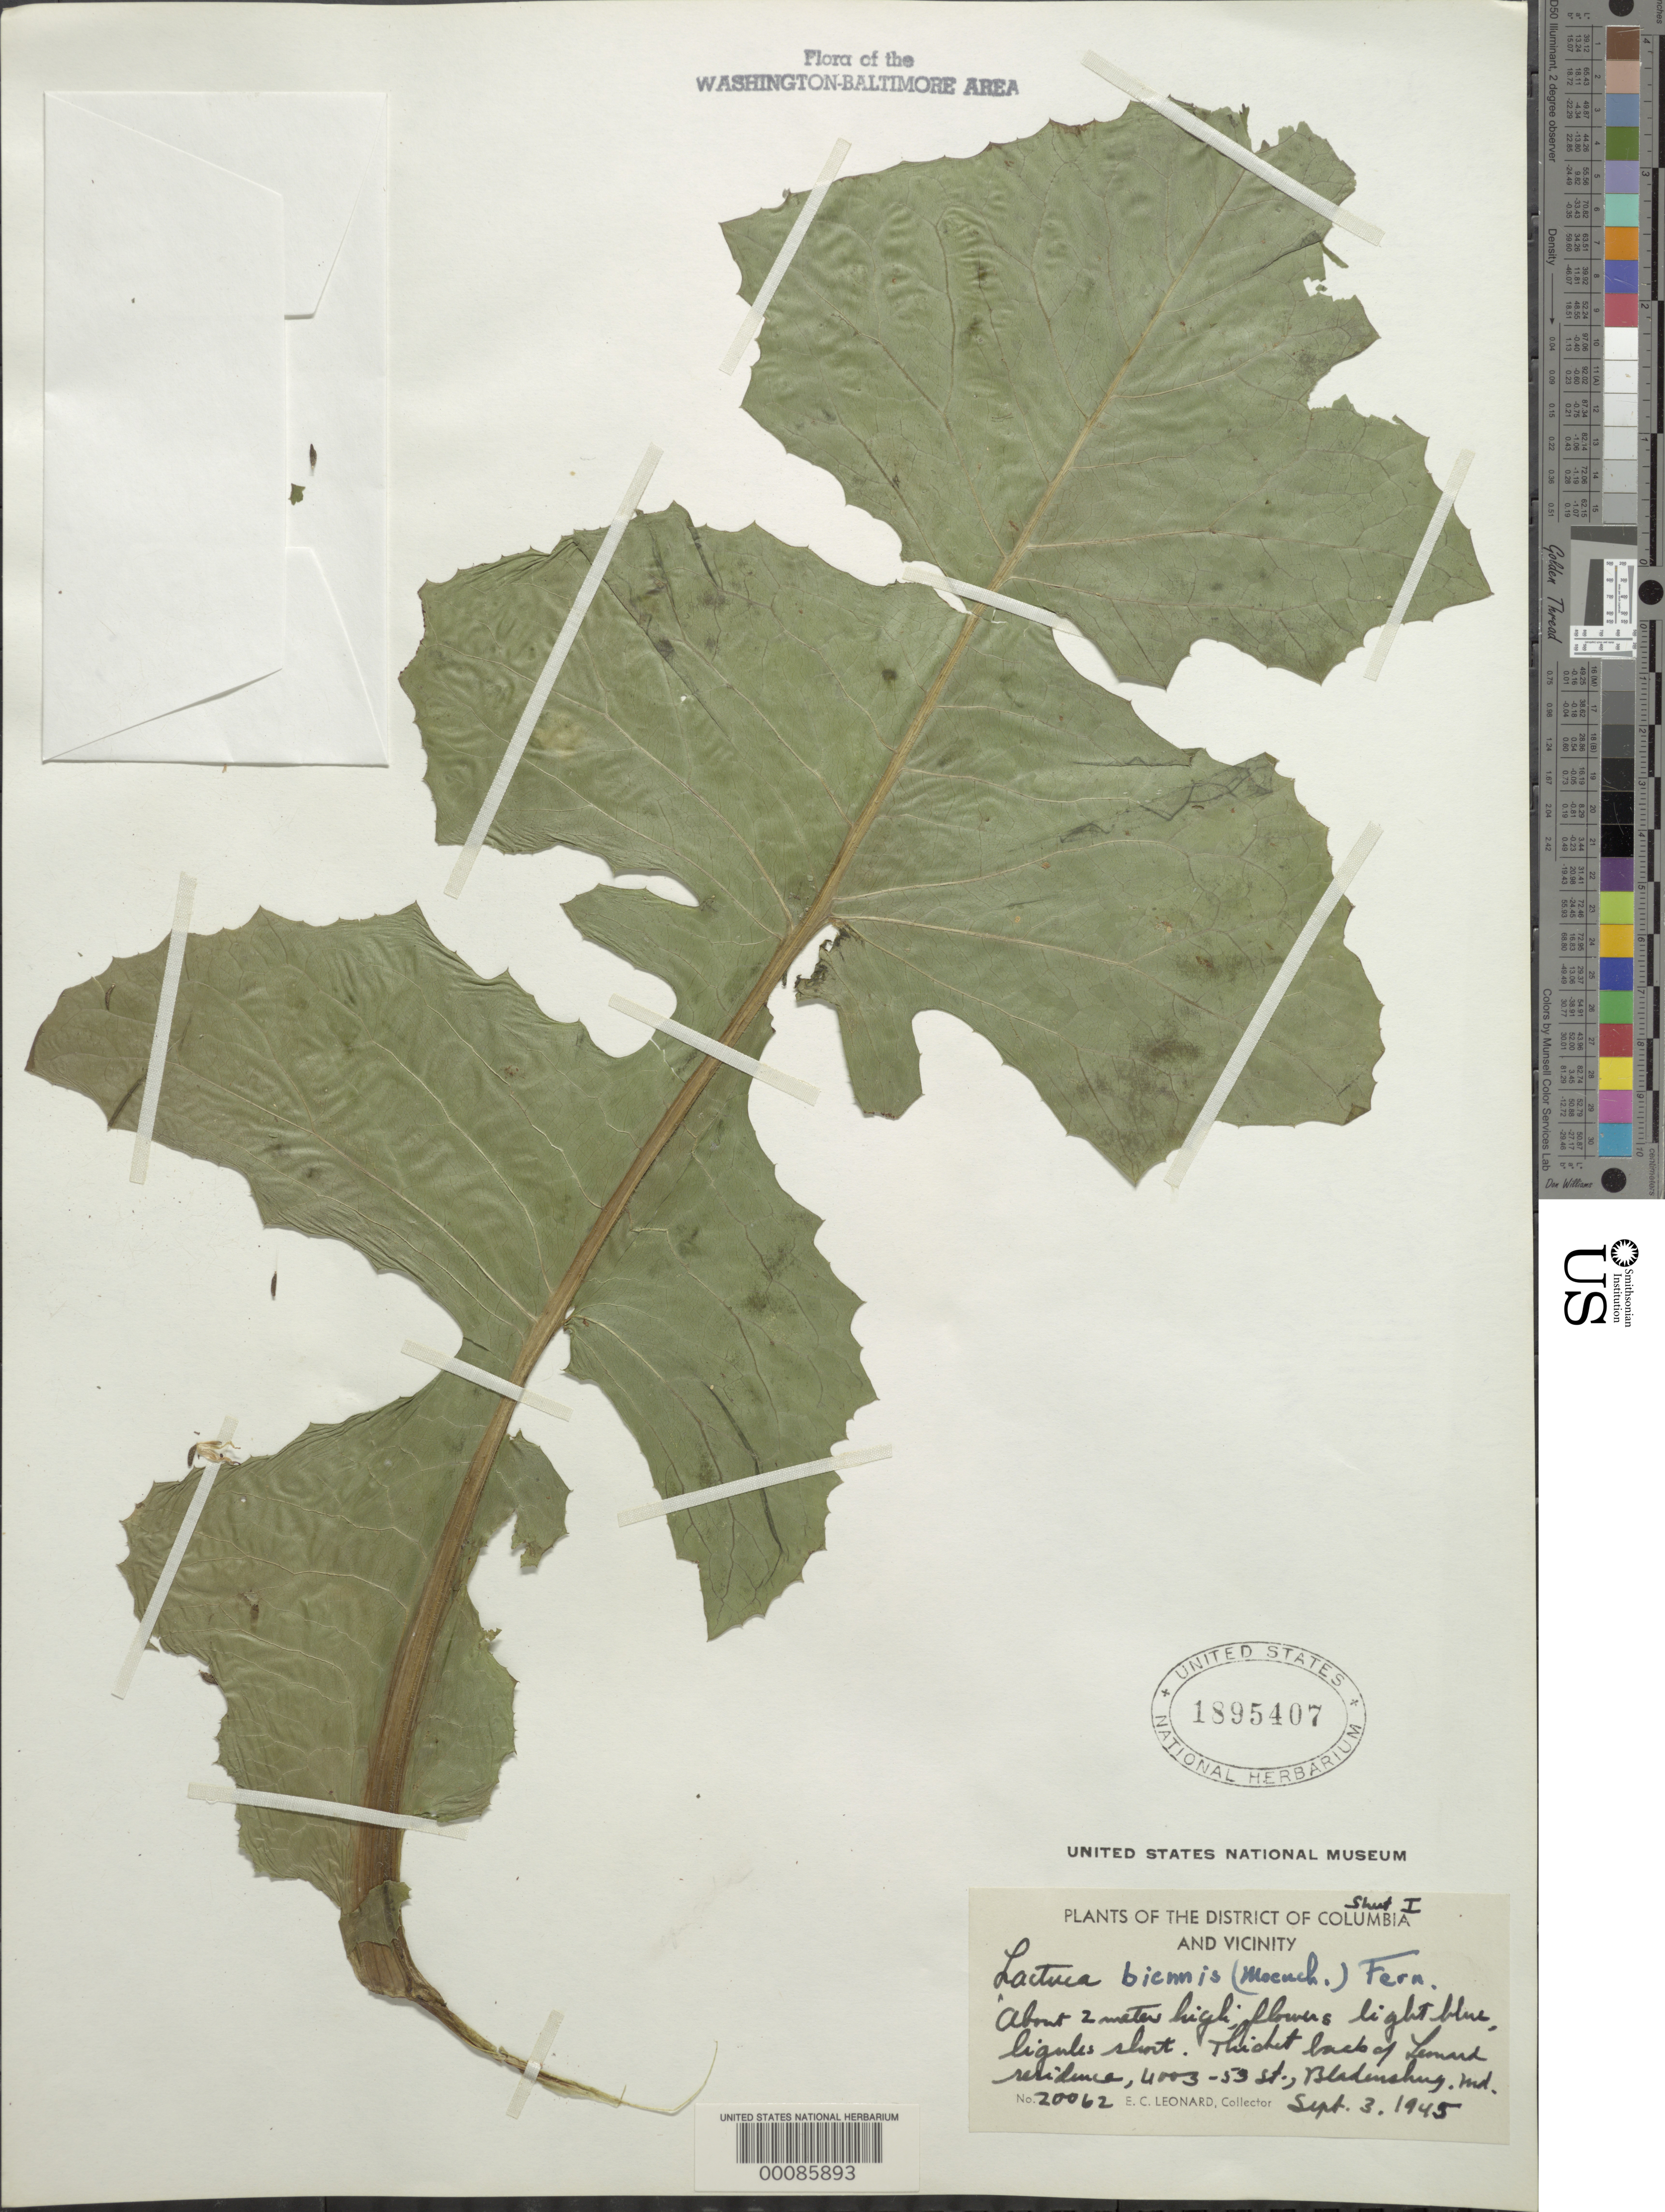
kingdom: Plantae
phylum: Tracheophyta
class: Magnoliopsida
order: Asterales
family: Asteraceae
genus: Lactuca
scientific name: Lactuca biennis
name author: (Moench) Fernald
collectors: E. C. Leonard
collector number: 20062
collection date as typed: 03 Sep 1945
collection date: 1945-09-03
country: United States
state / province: Maryland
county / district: Prince George's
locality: Bladensburg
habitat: Thicket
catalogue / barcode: US 1895407